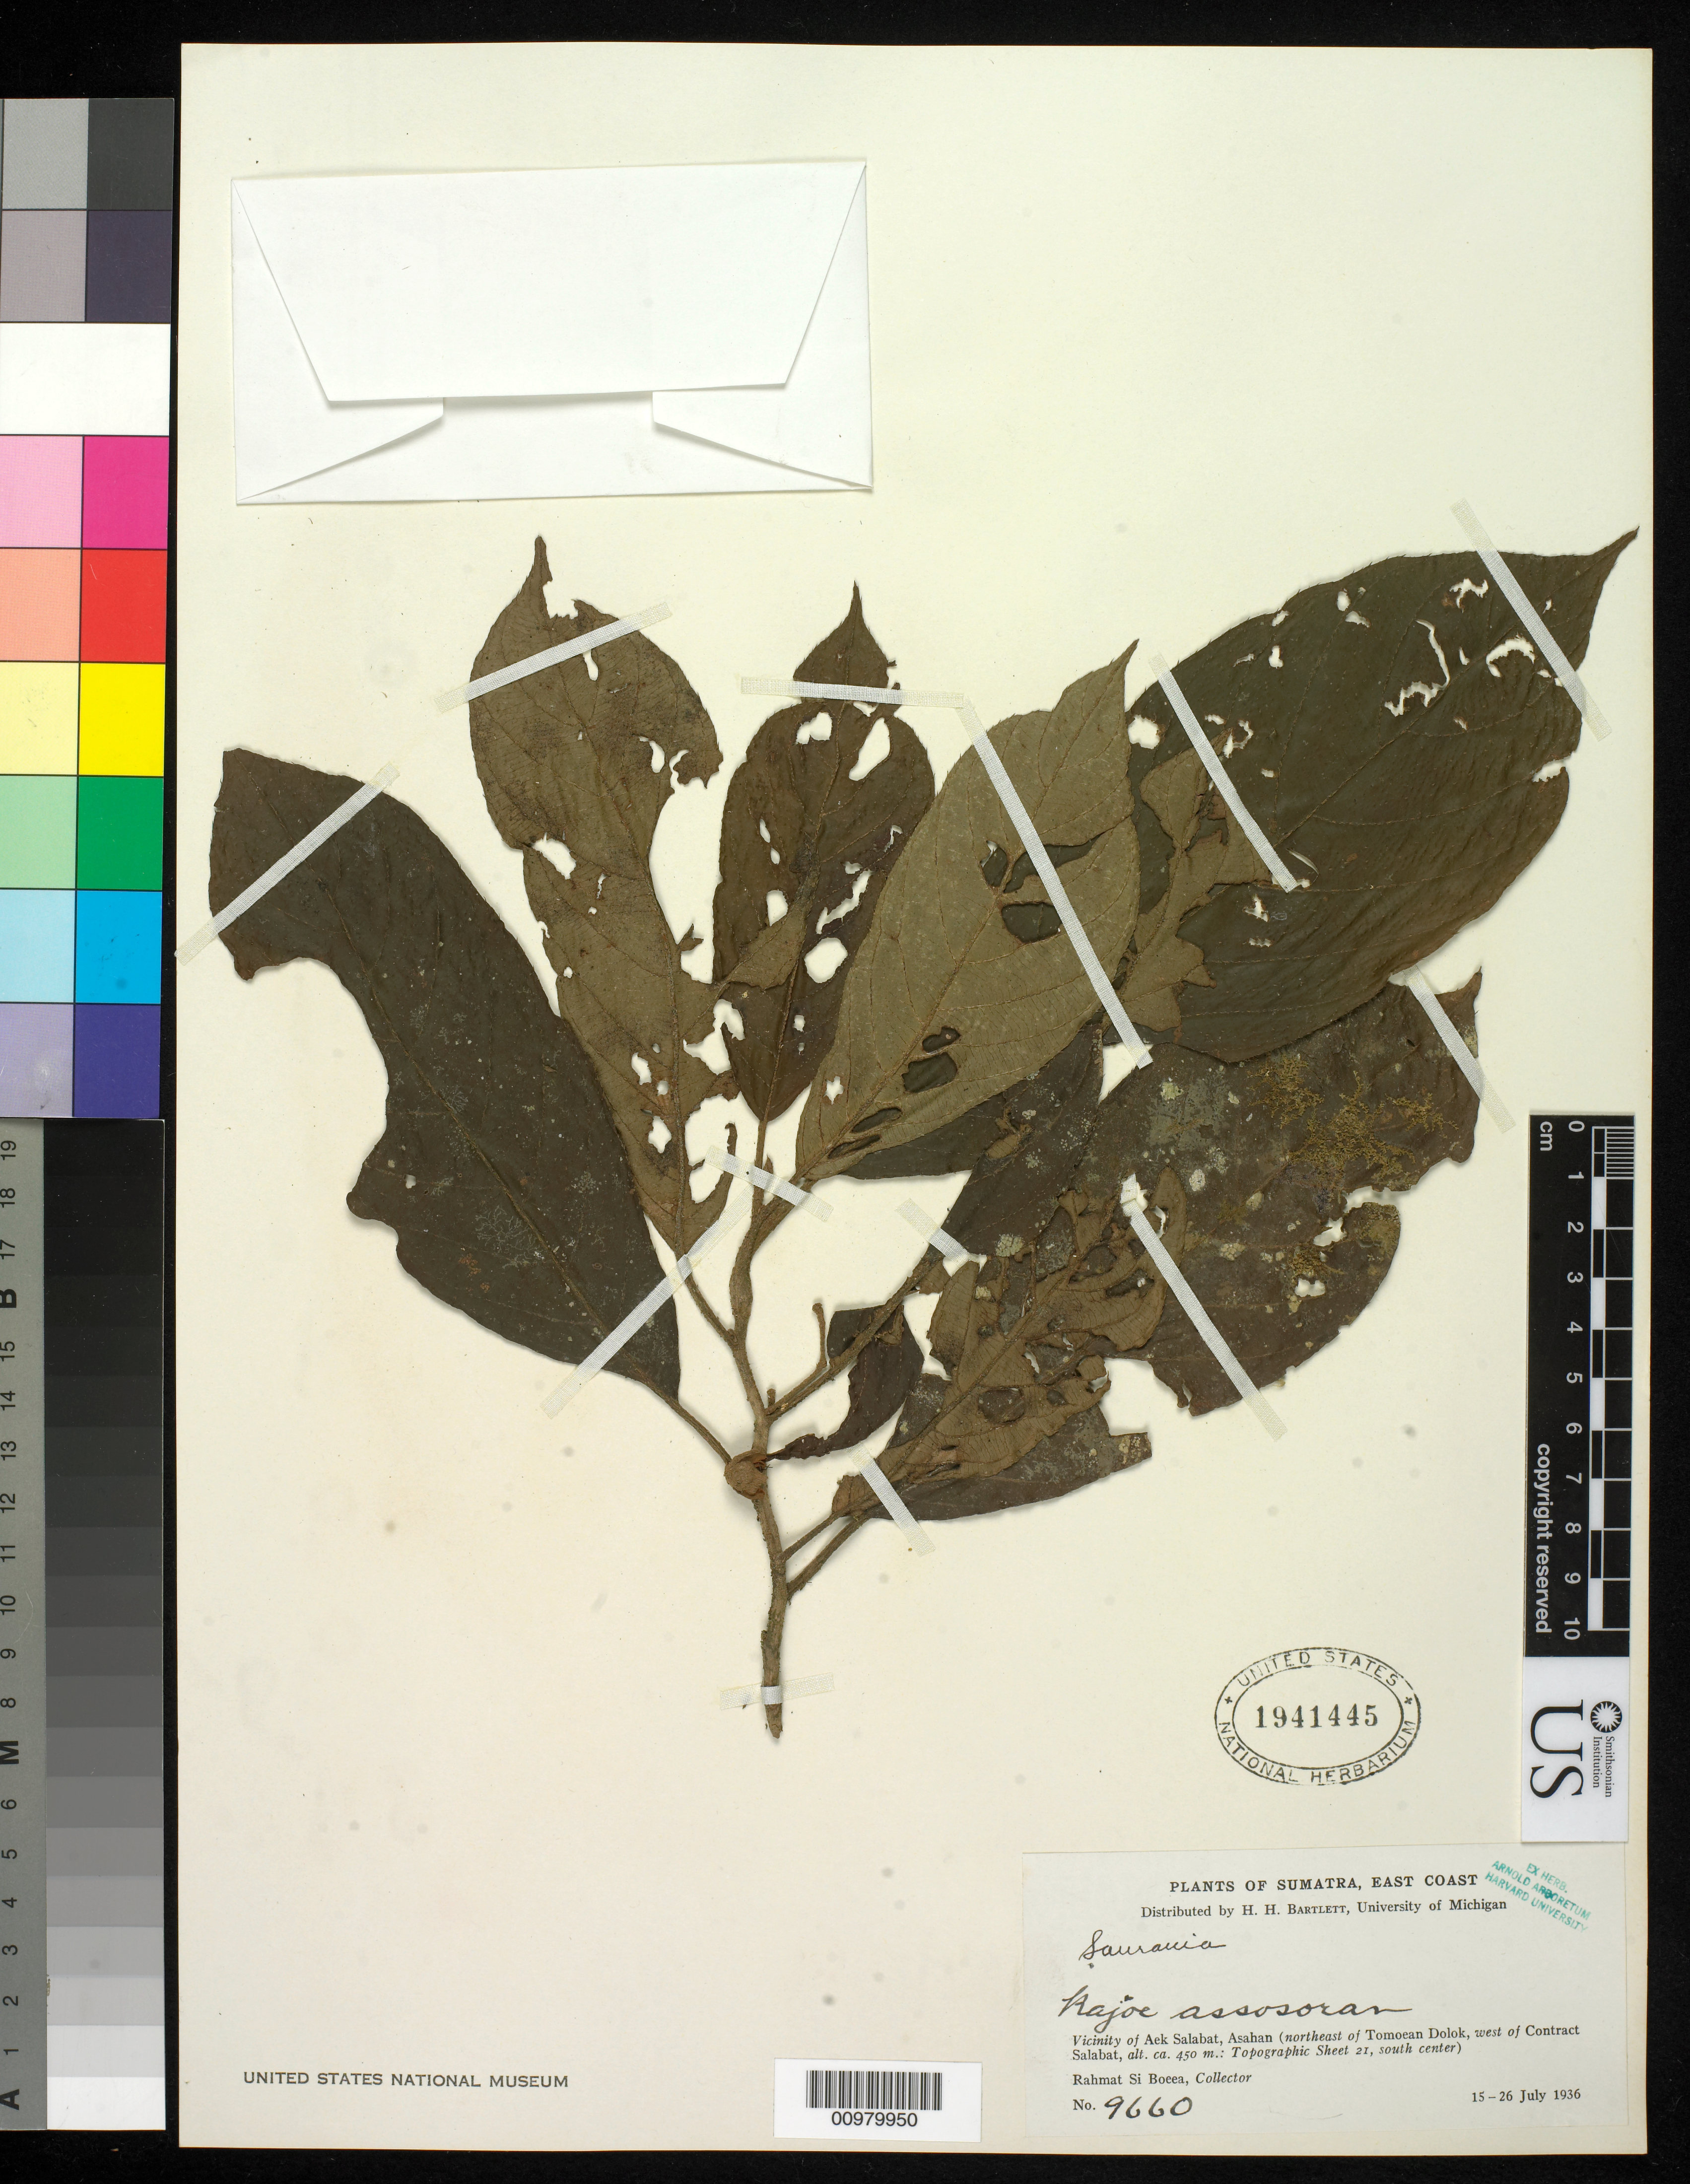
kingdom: Plantae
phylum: Tracheophyta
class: Magnoliopsida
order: Ericales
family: Actinidiaceae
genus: Saurauia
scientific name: Saurauia sp.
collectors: Rahmat Si Boeea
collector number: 9660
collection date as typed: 15 Jul 1936 to 26 Jul 1936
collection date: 1936-07-15/1936-07-26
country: Indonesia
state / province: Sumatra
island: Sumatra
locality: Vicinity of Ack Salabat, Asahan (NE of Tomoean Dolok, W of Contract Salabat)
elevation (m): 450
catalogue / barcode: US 1941445